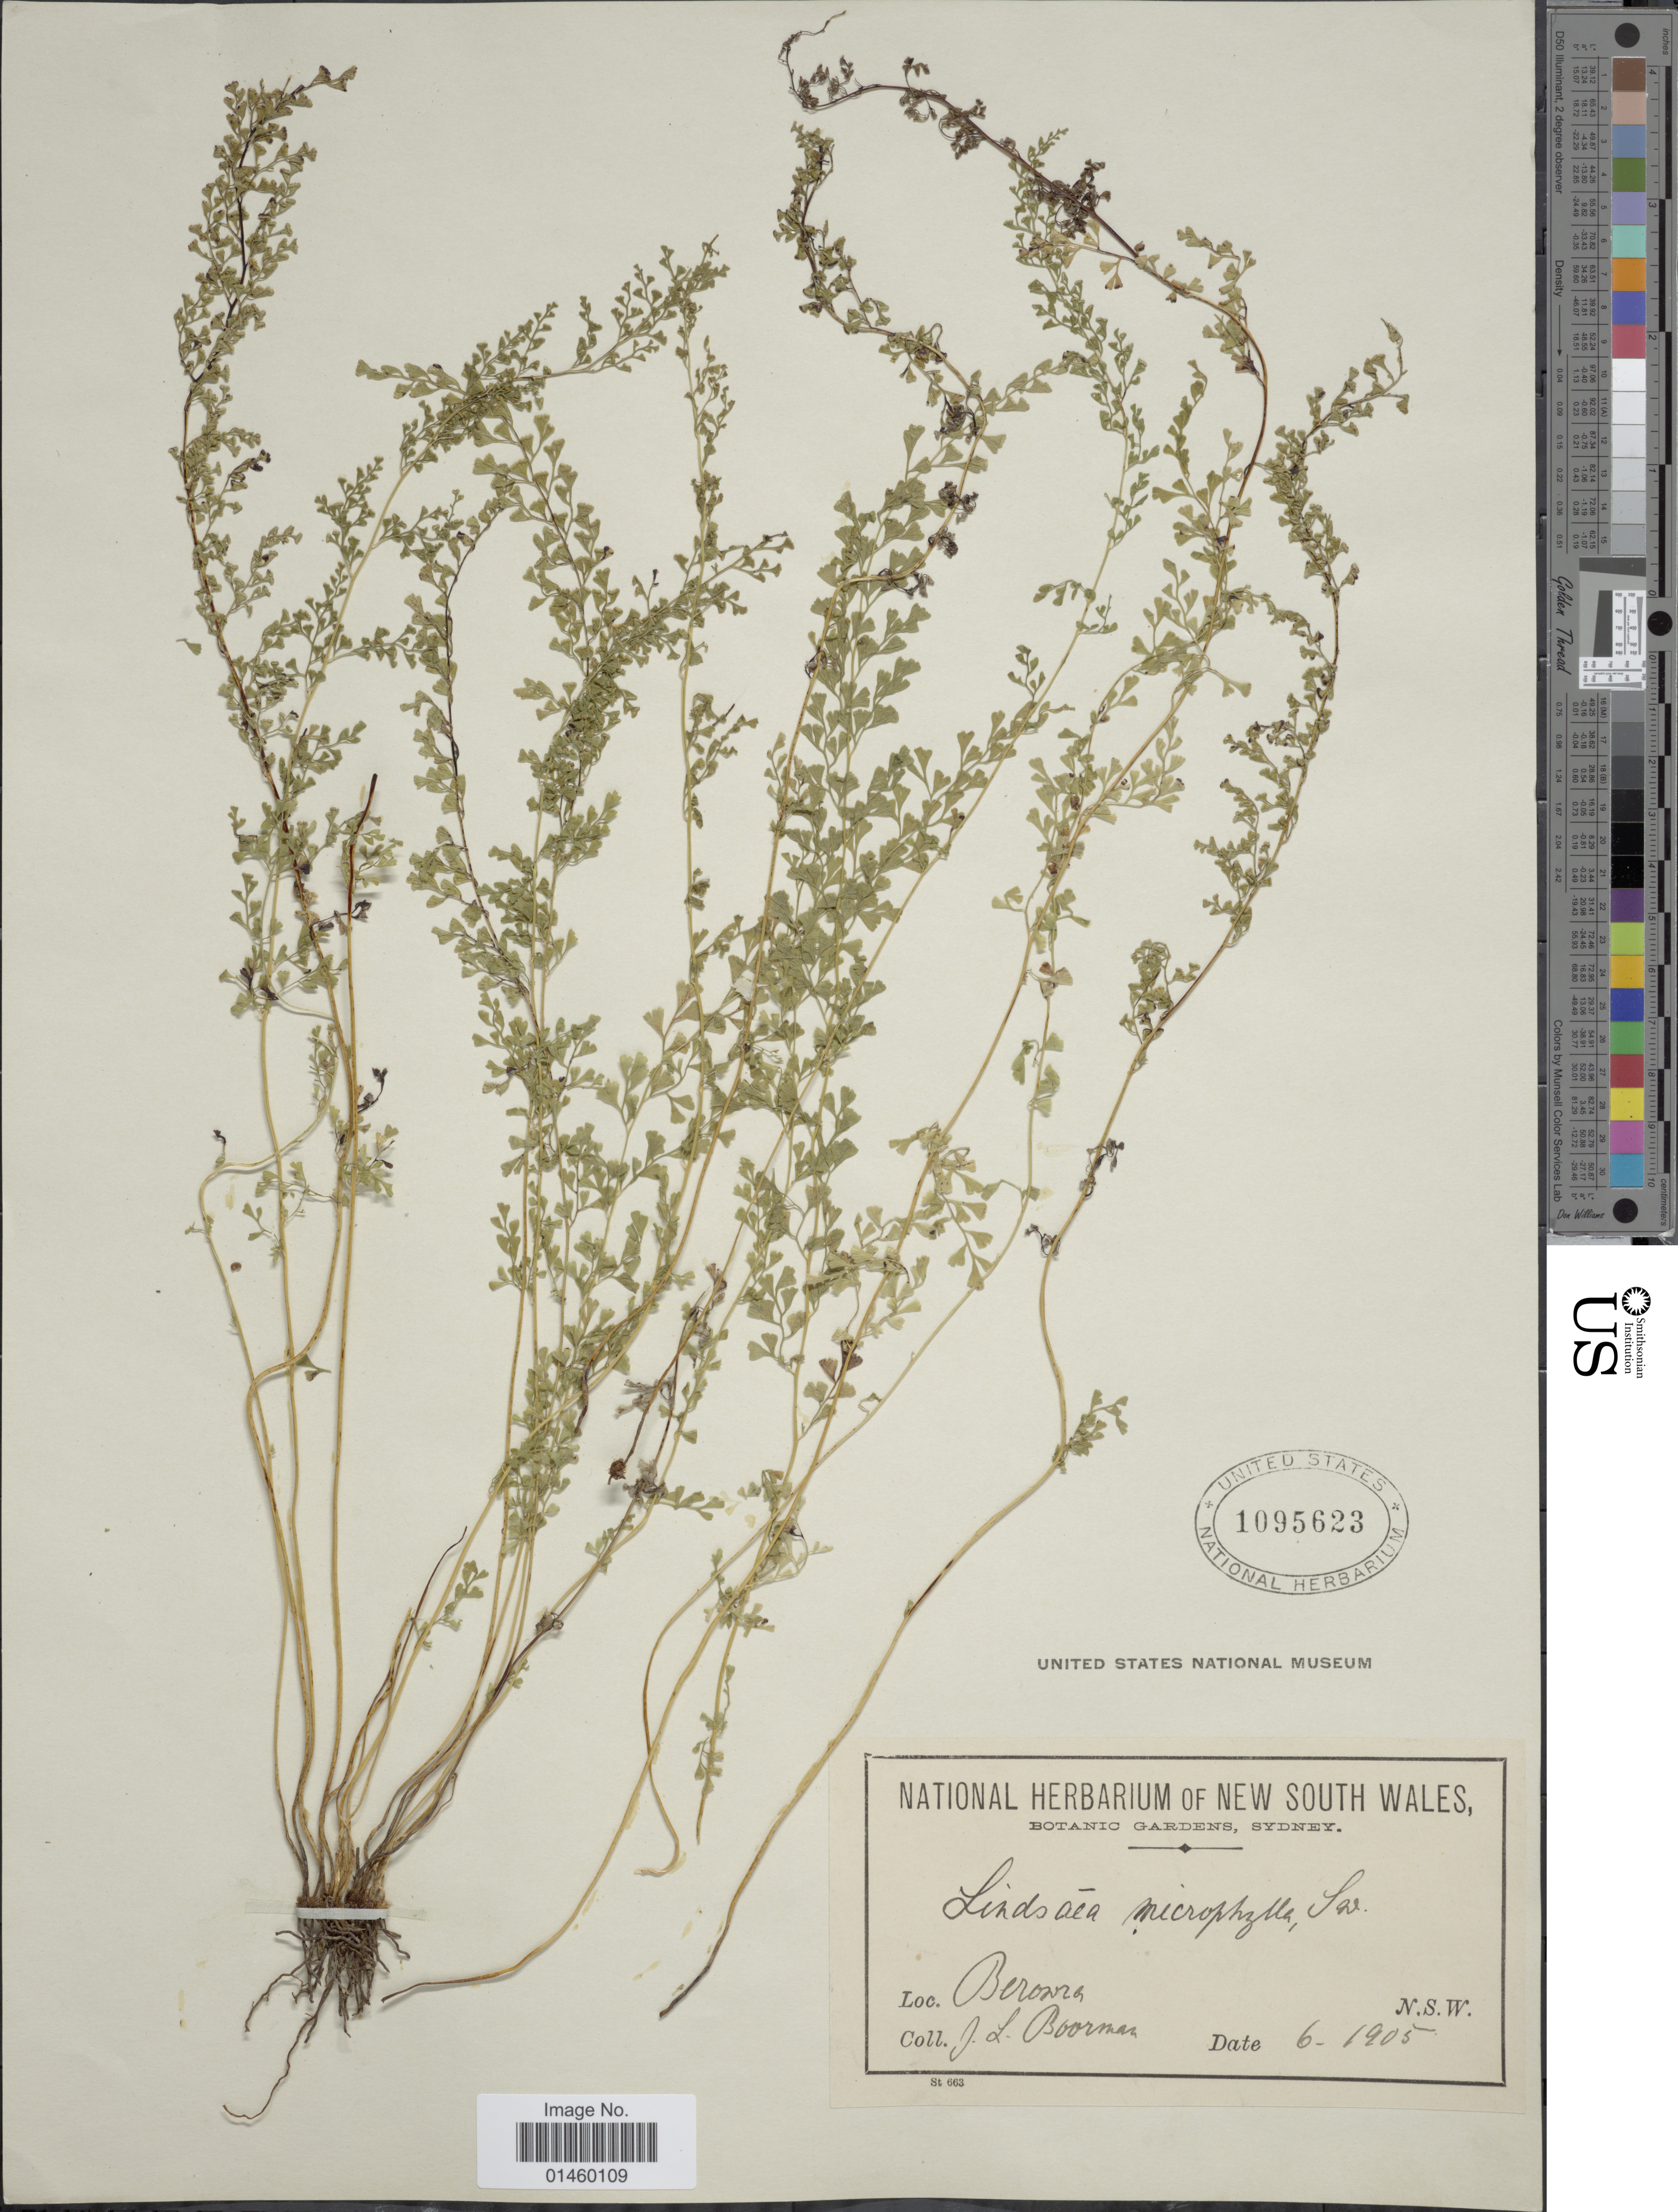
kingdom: Plantae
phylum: Tracheophyta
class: Polypodiopsida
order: Polypodiales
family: Lindsaeaceae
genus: Lindsaea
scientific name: Lindsaea microphylla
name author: Sw.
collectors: J. Boorman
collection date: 1905-06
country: Australia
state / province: New South Wales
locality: Beronra. N.S.W.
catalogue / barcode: US 1095623